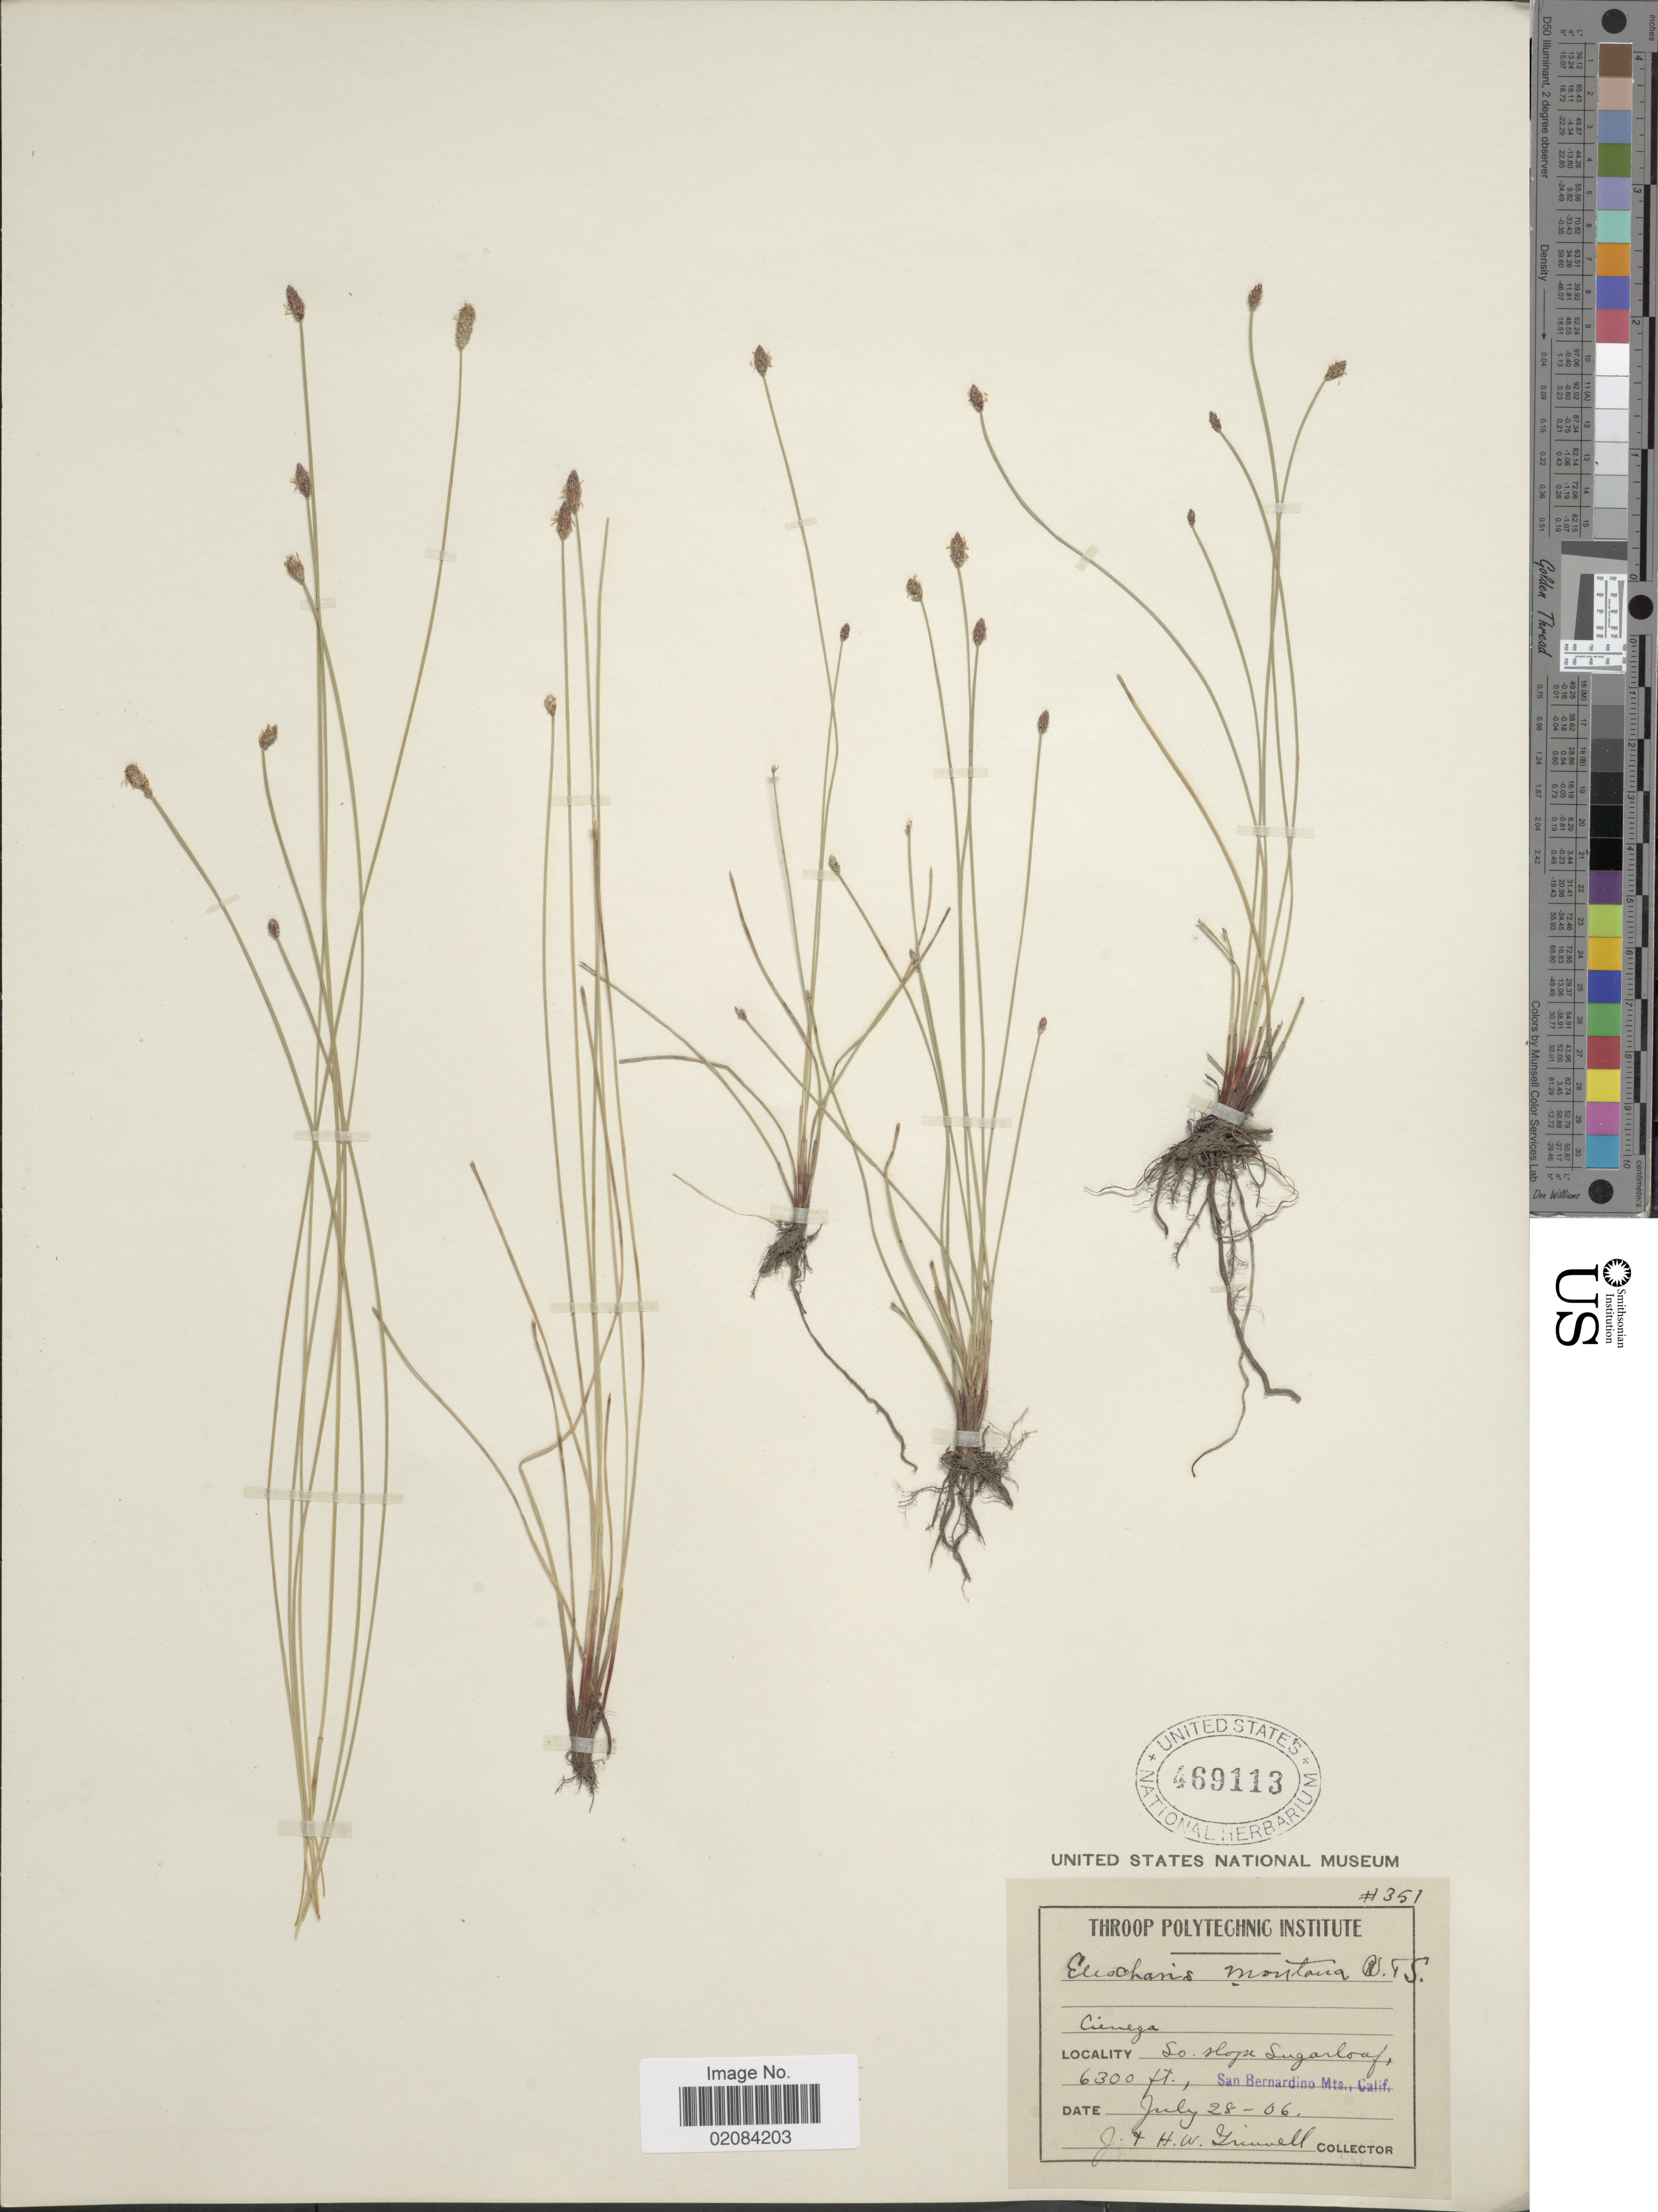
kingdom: Plantae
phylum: Tracheophyta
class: Liliopsida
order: Poales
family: Cyperaceae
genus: Eleocharis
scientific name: Eleocharis montevidensis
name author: Kunth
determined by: Strong, Mark T., (BOT), Smithsonian Institution - National Museum of Natural History (UNITED STATES)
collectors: J. Grinnell & H. Grinnell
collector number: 351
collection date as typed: Transcribed d/m/y: 28/7/6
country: United States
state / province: California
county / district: San Bernardino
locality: So. slope Sugarloof, San Bernardino Mts., Calif.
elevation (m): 1920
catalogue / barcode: US 469113